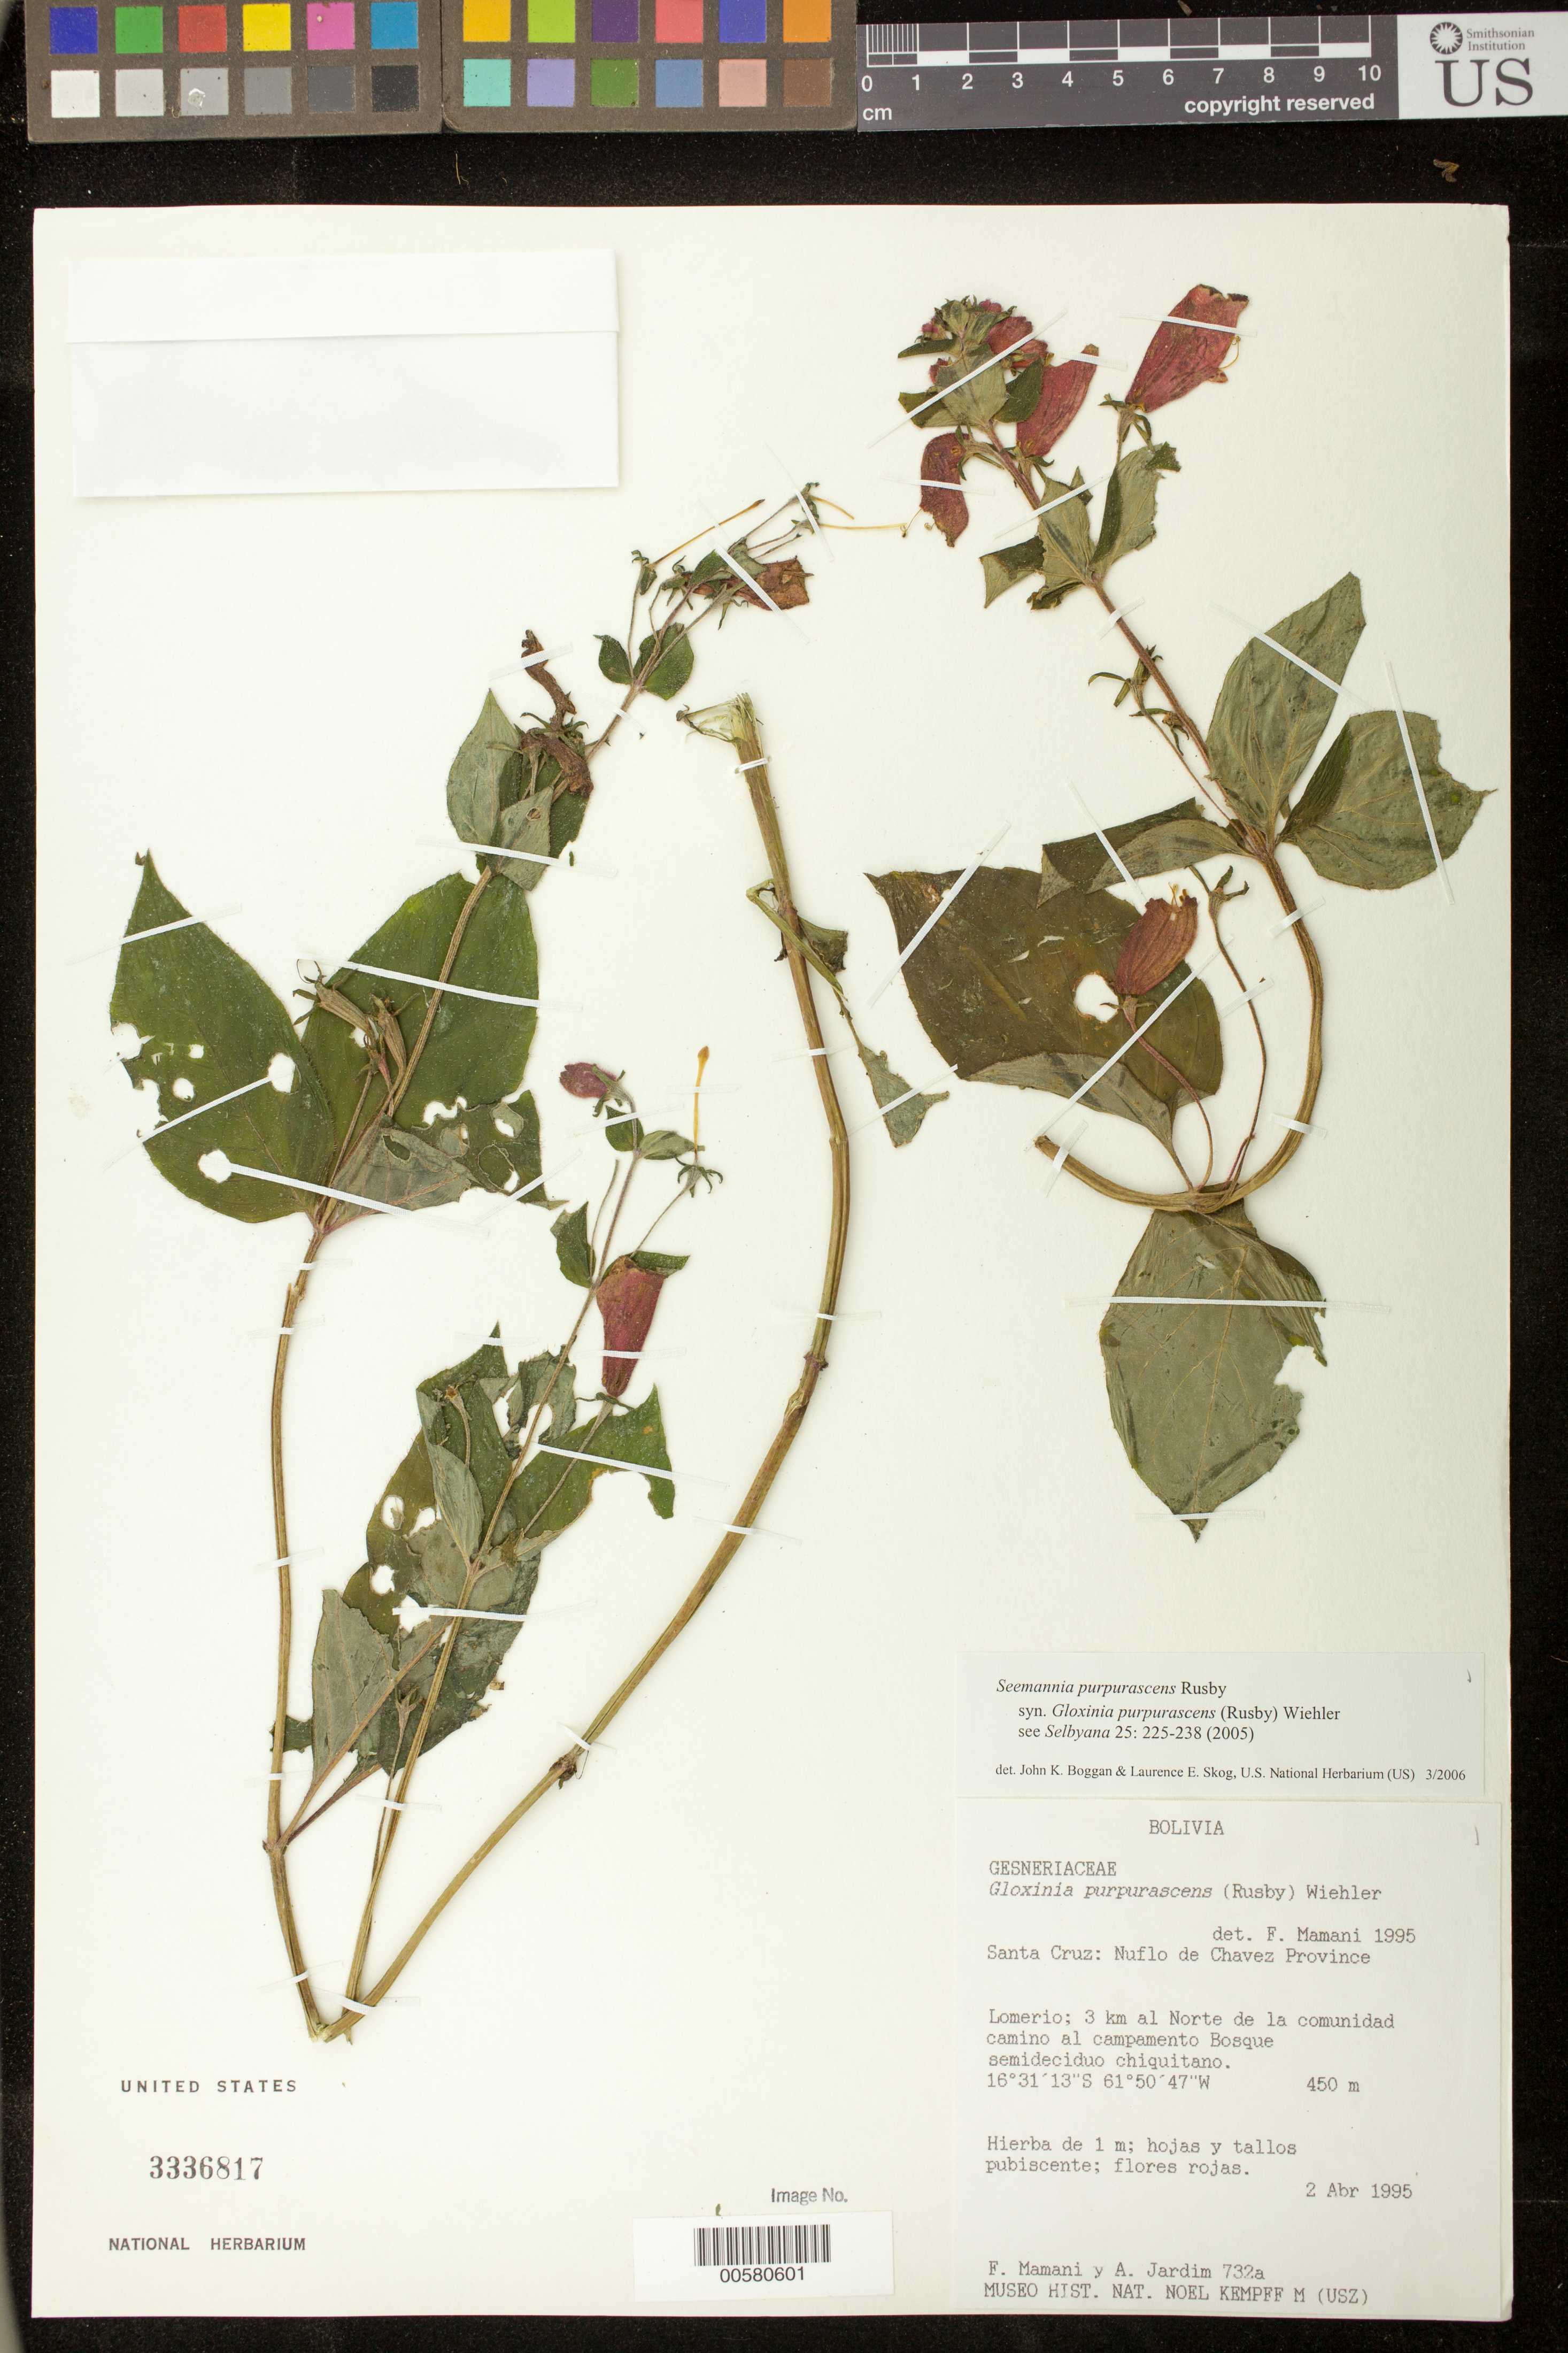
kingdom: Plantae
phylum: Tracheophyta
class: Magnoliopsida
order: Lamiales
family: Gesneriaceae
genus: Seemannia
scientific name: Seemannia purpurascens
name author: Rusby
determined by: Boggan, J. K.; Skog, L. E.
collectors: F. Mamani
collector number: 732 a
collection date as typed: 02 Apr 1995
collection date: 1995-04-02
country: Bolivia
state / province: Santa Cruz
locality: Nuflo de Chavez Province, Lomerio: 3 km al Norte de la comunidad, camino al campamento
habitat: Bosque semideciduo chiquitano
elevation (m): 450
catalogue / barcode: US 3336817